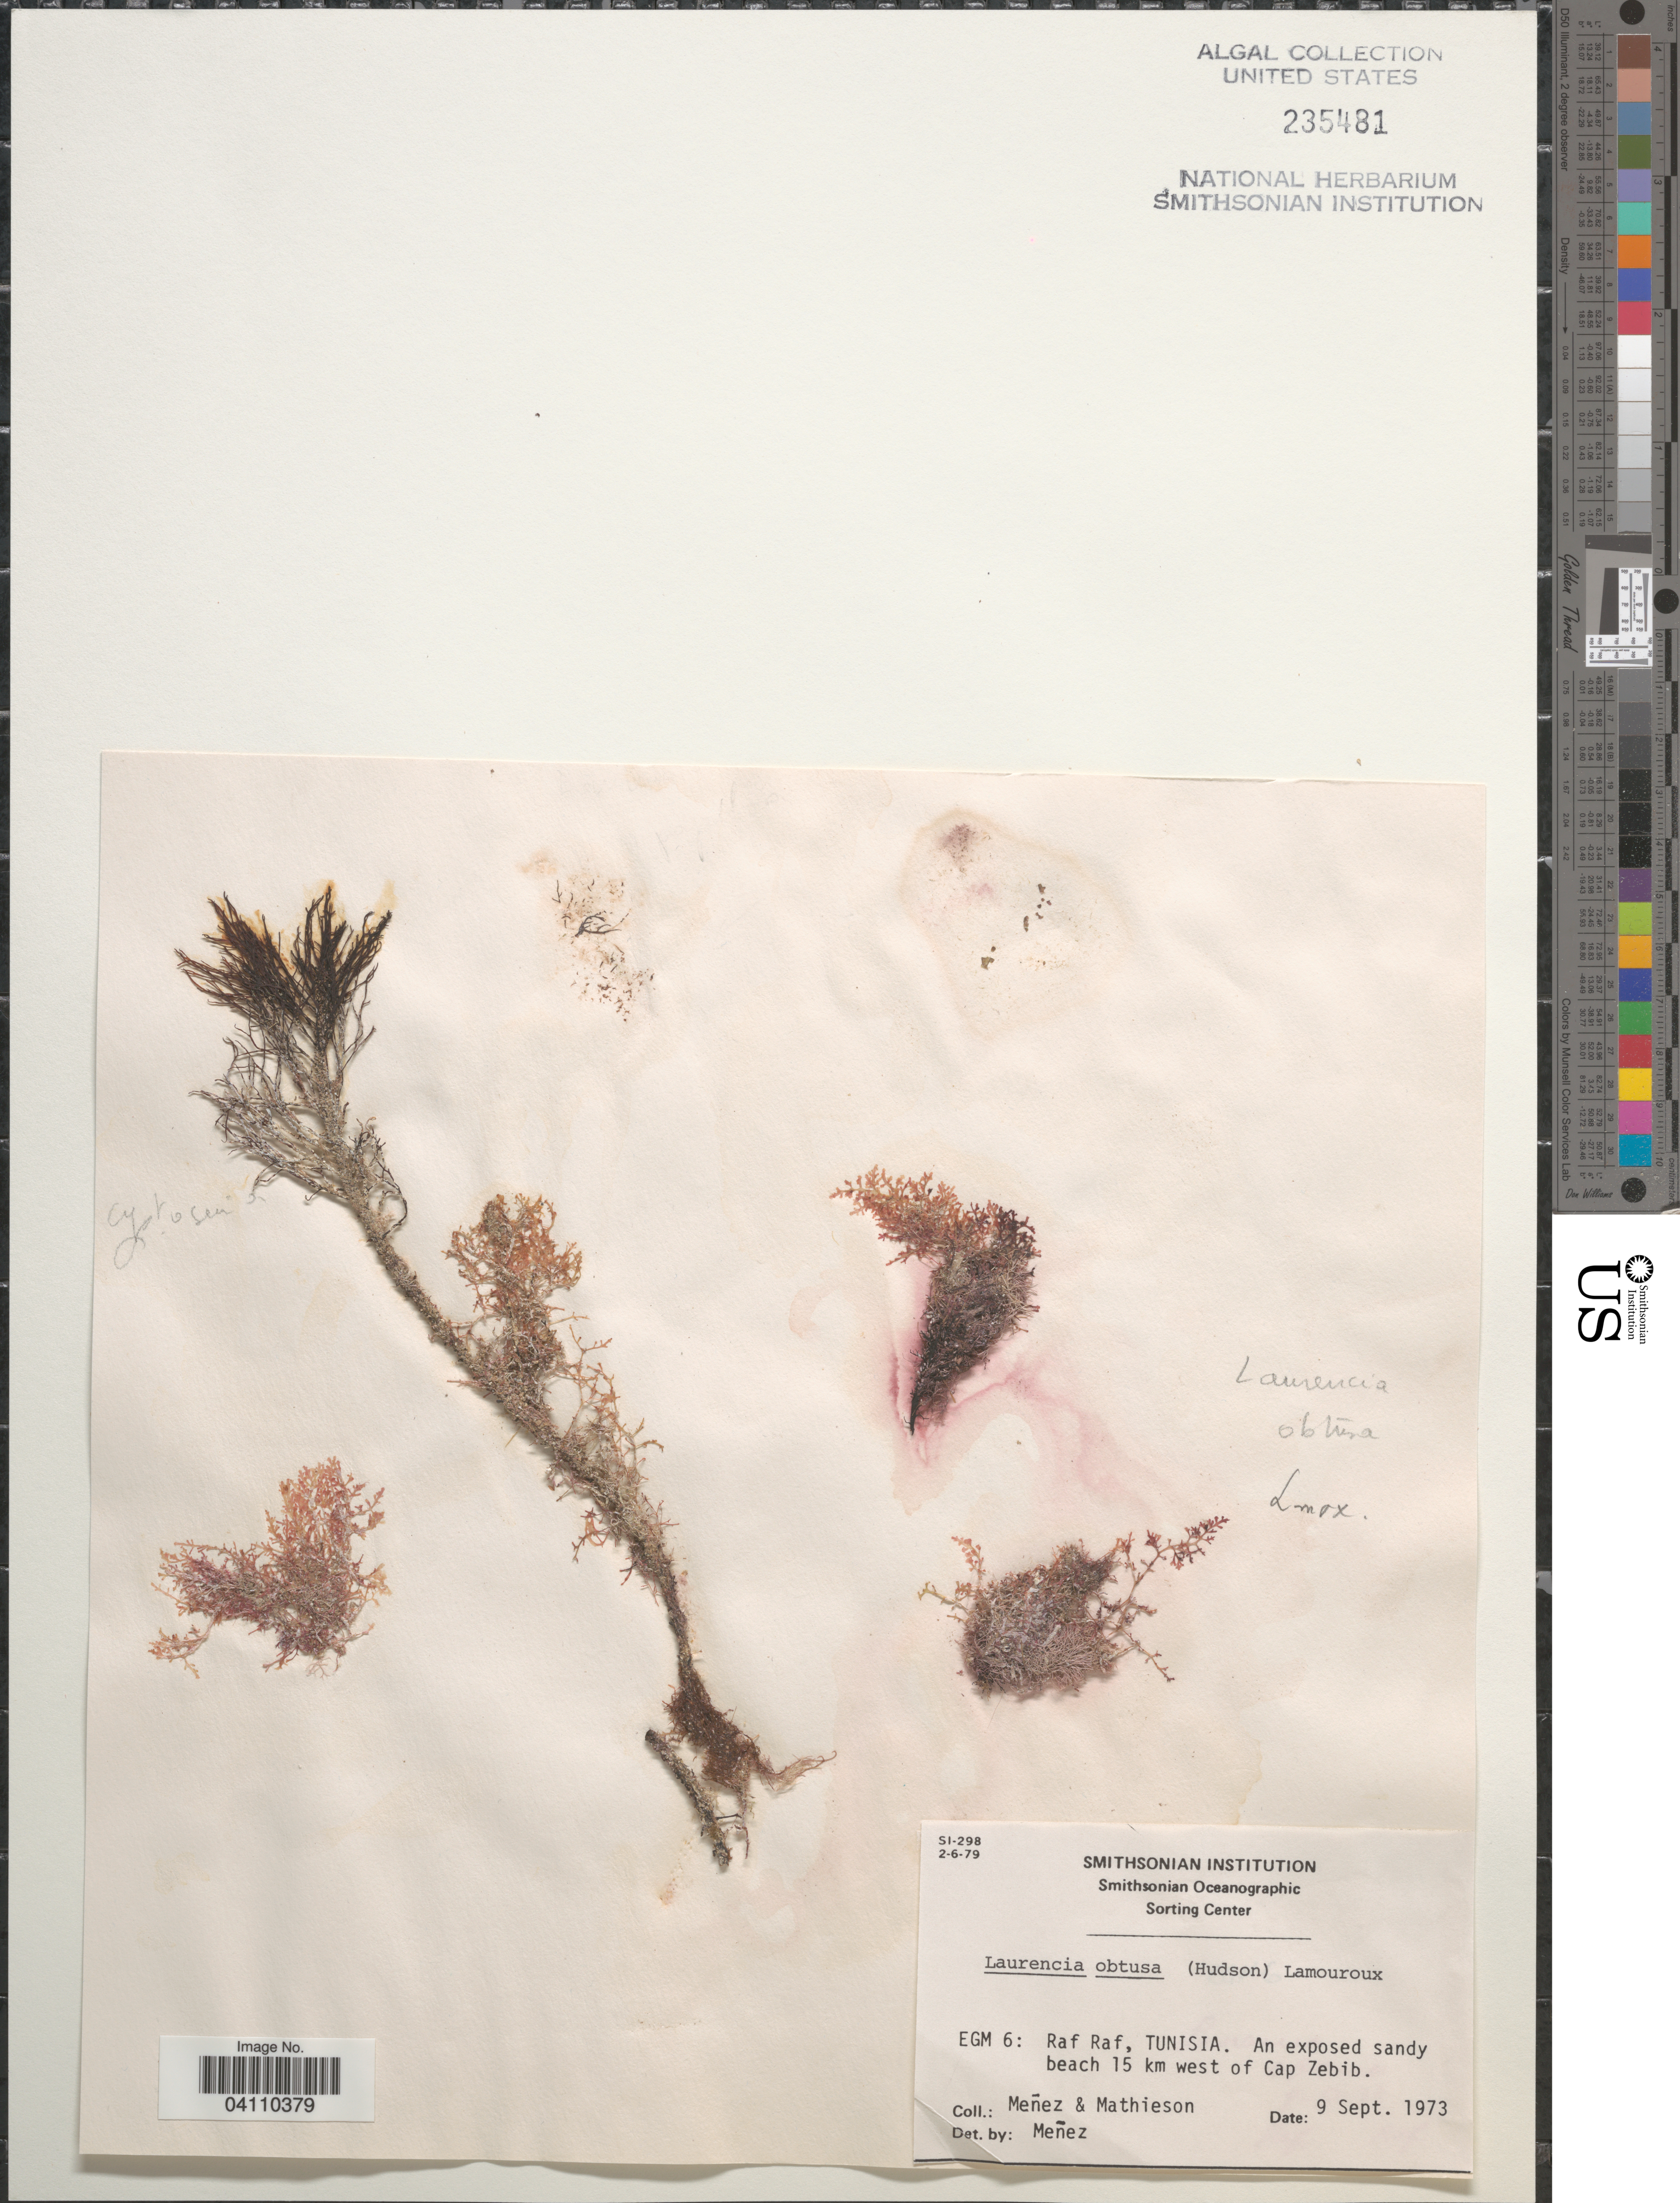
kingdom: Plantae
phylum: Rhodophyta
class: Florideophyceae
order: Ceramiales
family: Rhodomelaceae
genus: Laurencia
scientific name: Laurencia obtusa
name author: (Huds.) J.V.Lamouroux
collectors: Menez & Mathieson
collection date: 1973-09-09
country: Tunisia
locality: EGM 6: Raf Raf. Beach 15 km west of Cap Zebib.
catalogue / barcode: US 235481